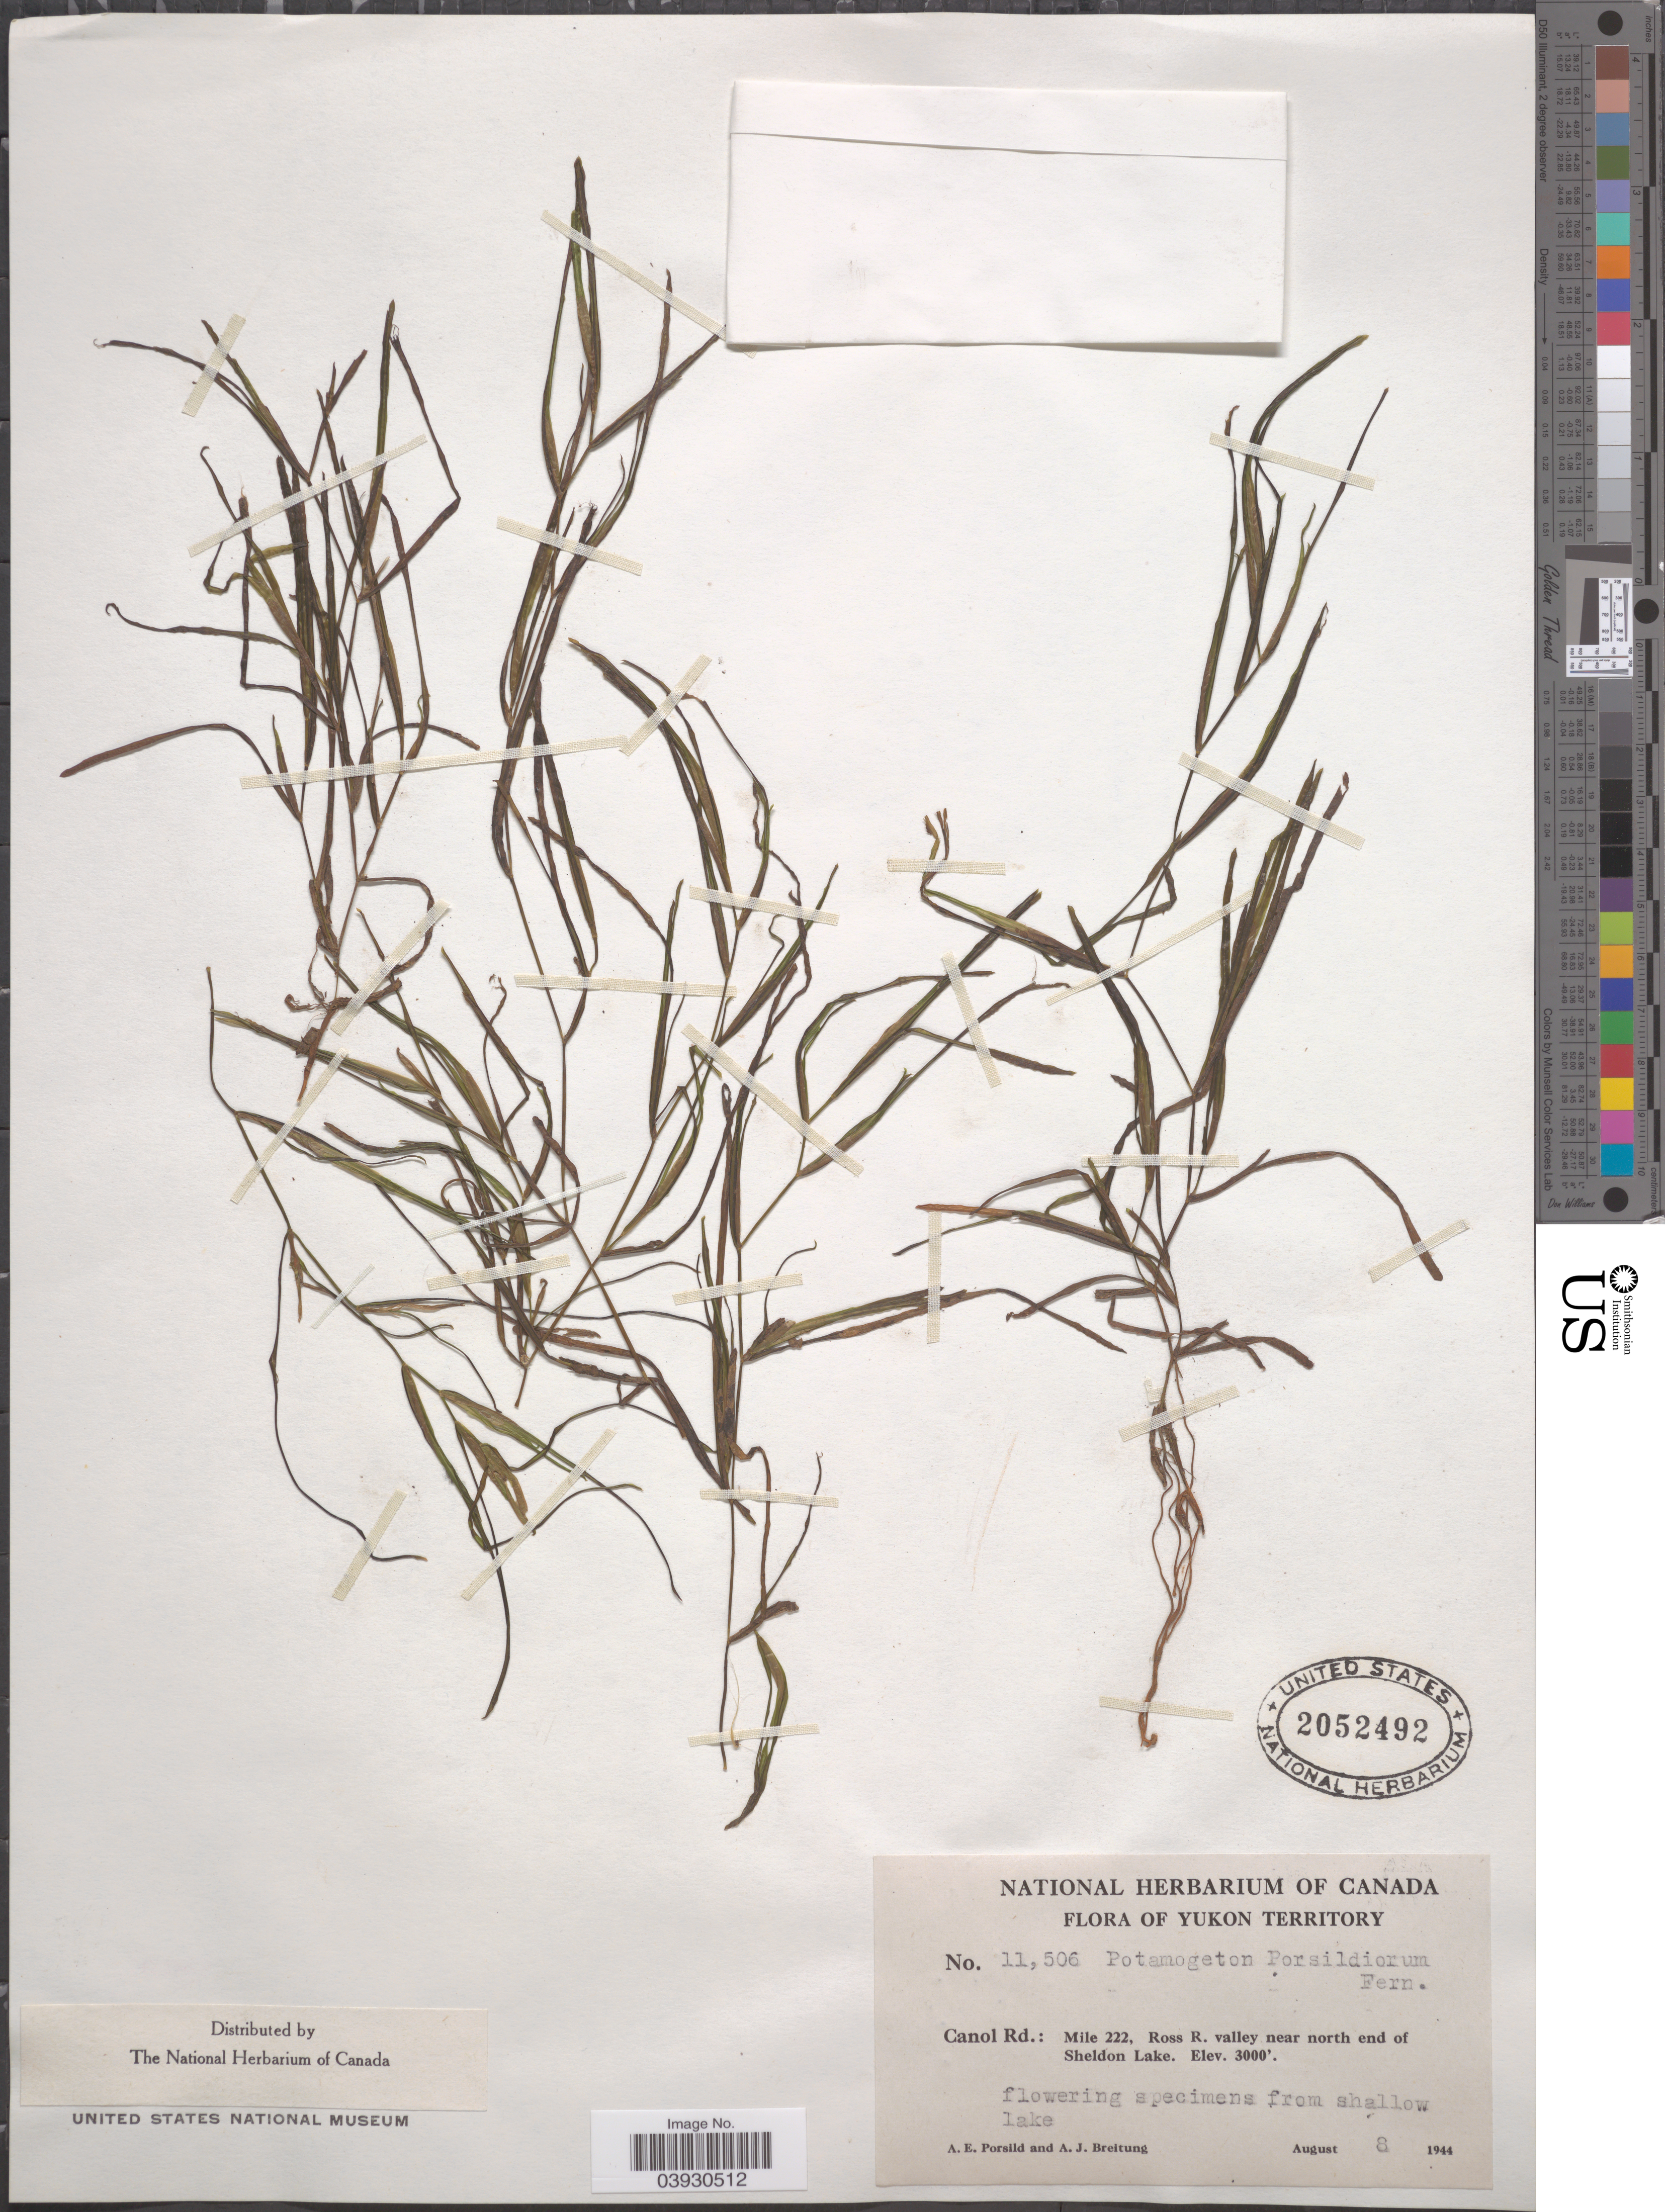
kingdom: Plantae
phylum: Tracheophyta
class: Liliopsida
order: Alismatales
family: Potamogetonaceae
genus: Potamogeton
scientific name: Potamogeton porsildiorum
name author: Fernald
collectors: A. E. Porsild & A. Breitung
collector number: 11506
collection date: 1944-08-08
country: Canada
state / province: Yukon Territory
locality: Canol Rd.: Mile 222, Ross R. valley near north end of Sheldon Lake.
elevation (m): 914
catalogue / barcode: US 2052492